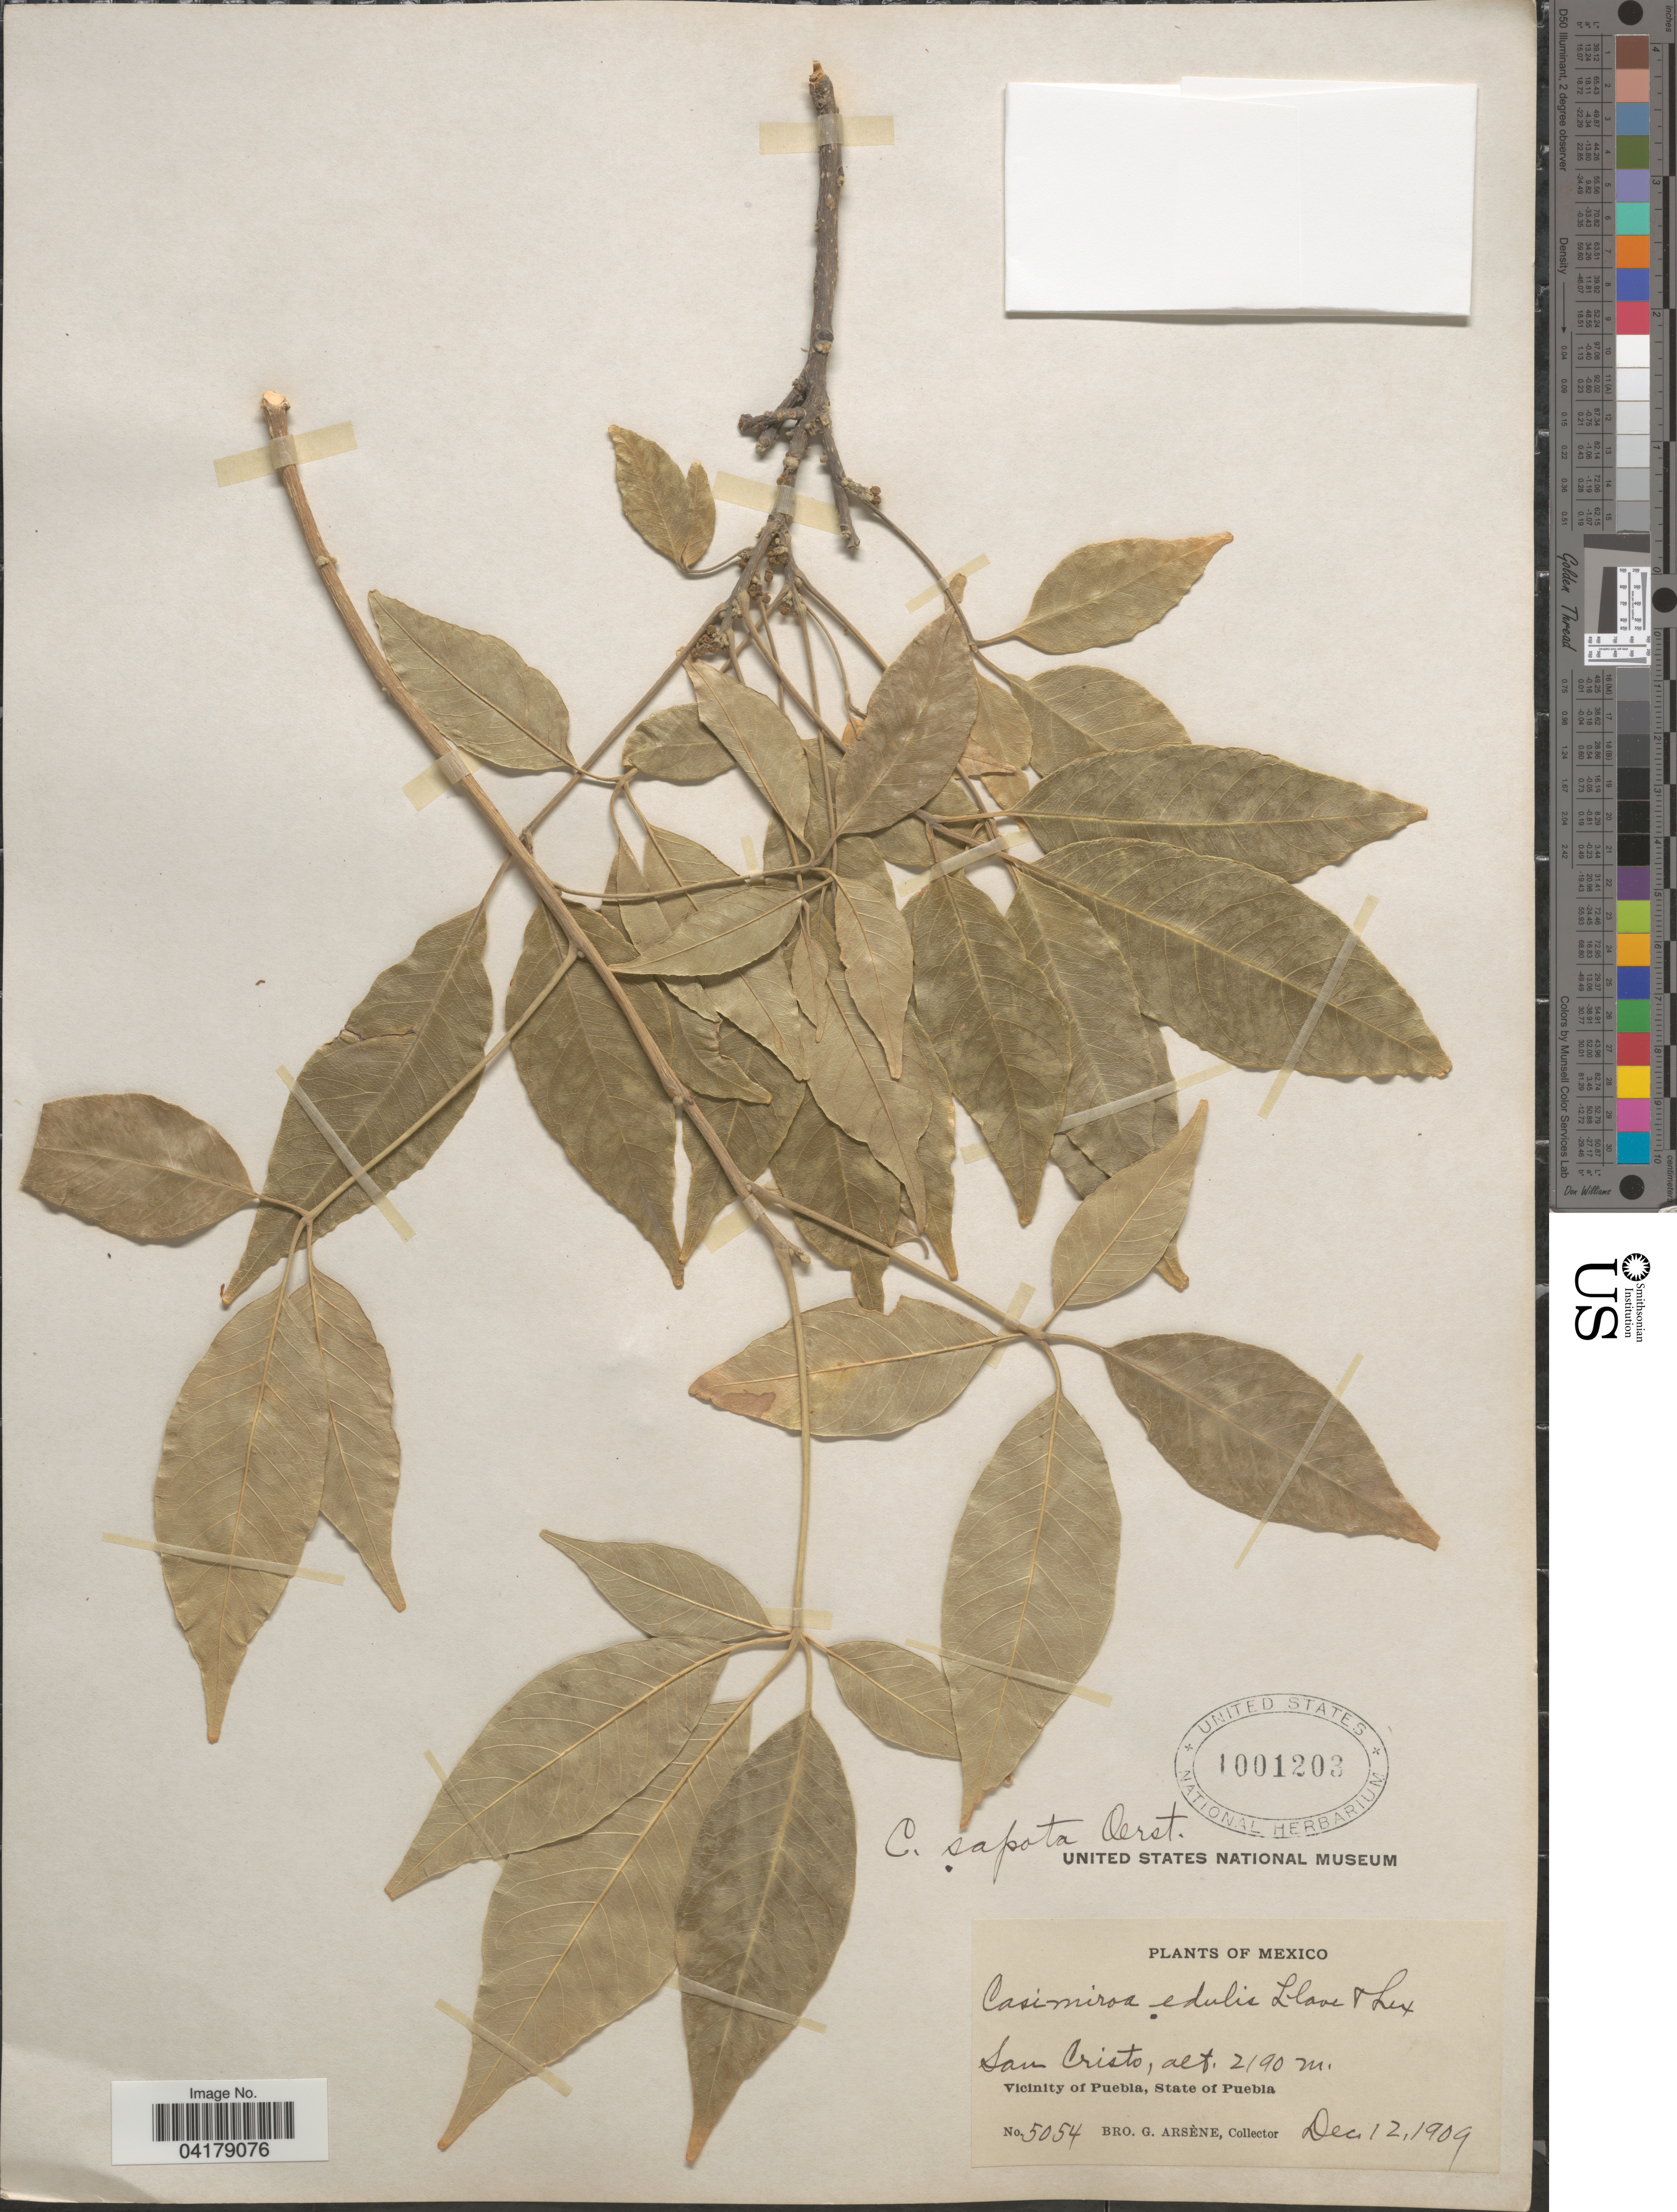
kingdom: Plantae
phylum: Tracheophyta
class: Magnoliopsida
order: Sapindales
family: Rutaceae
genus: Casimiroa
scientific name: Casimiroa edulis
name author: La Llave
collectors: Bro. G. Arsène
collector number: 5054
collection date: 1909-12-12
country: Mexico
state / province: Puebla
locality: San Cristo. Vicinity of Puebla.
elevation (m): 2190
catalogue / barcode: US 1001203